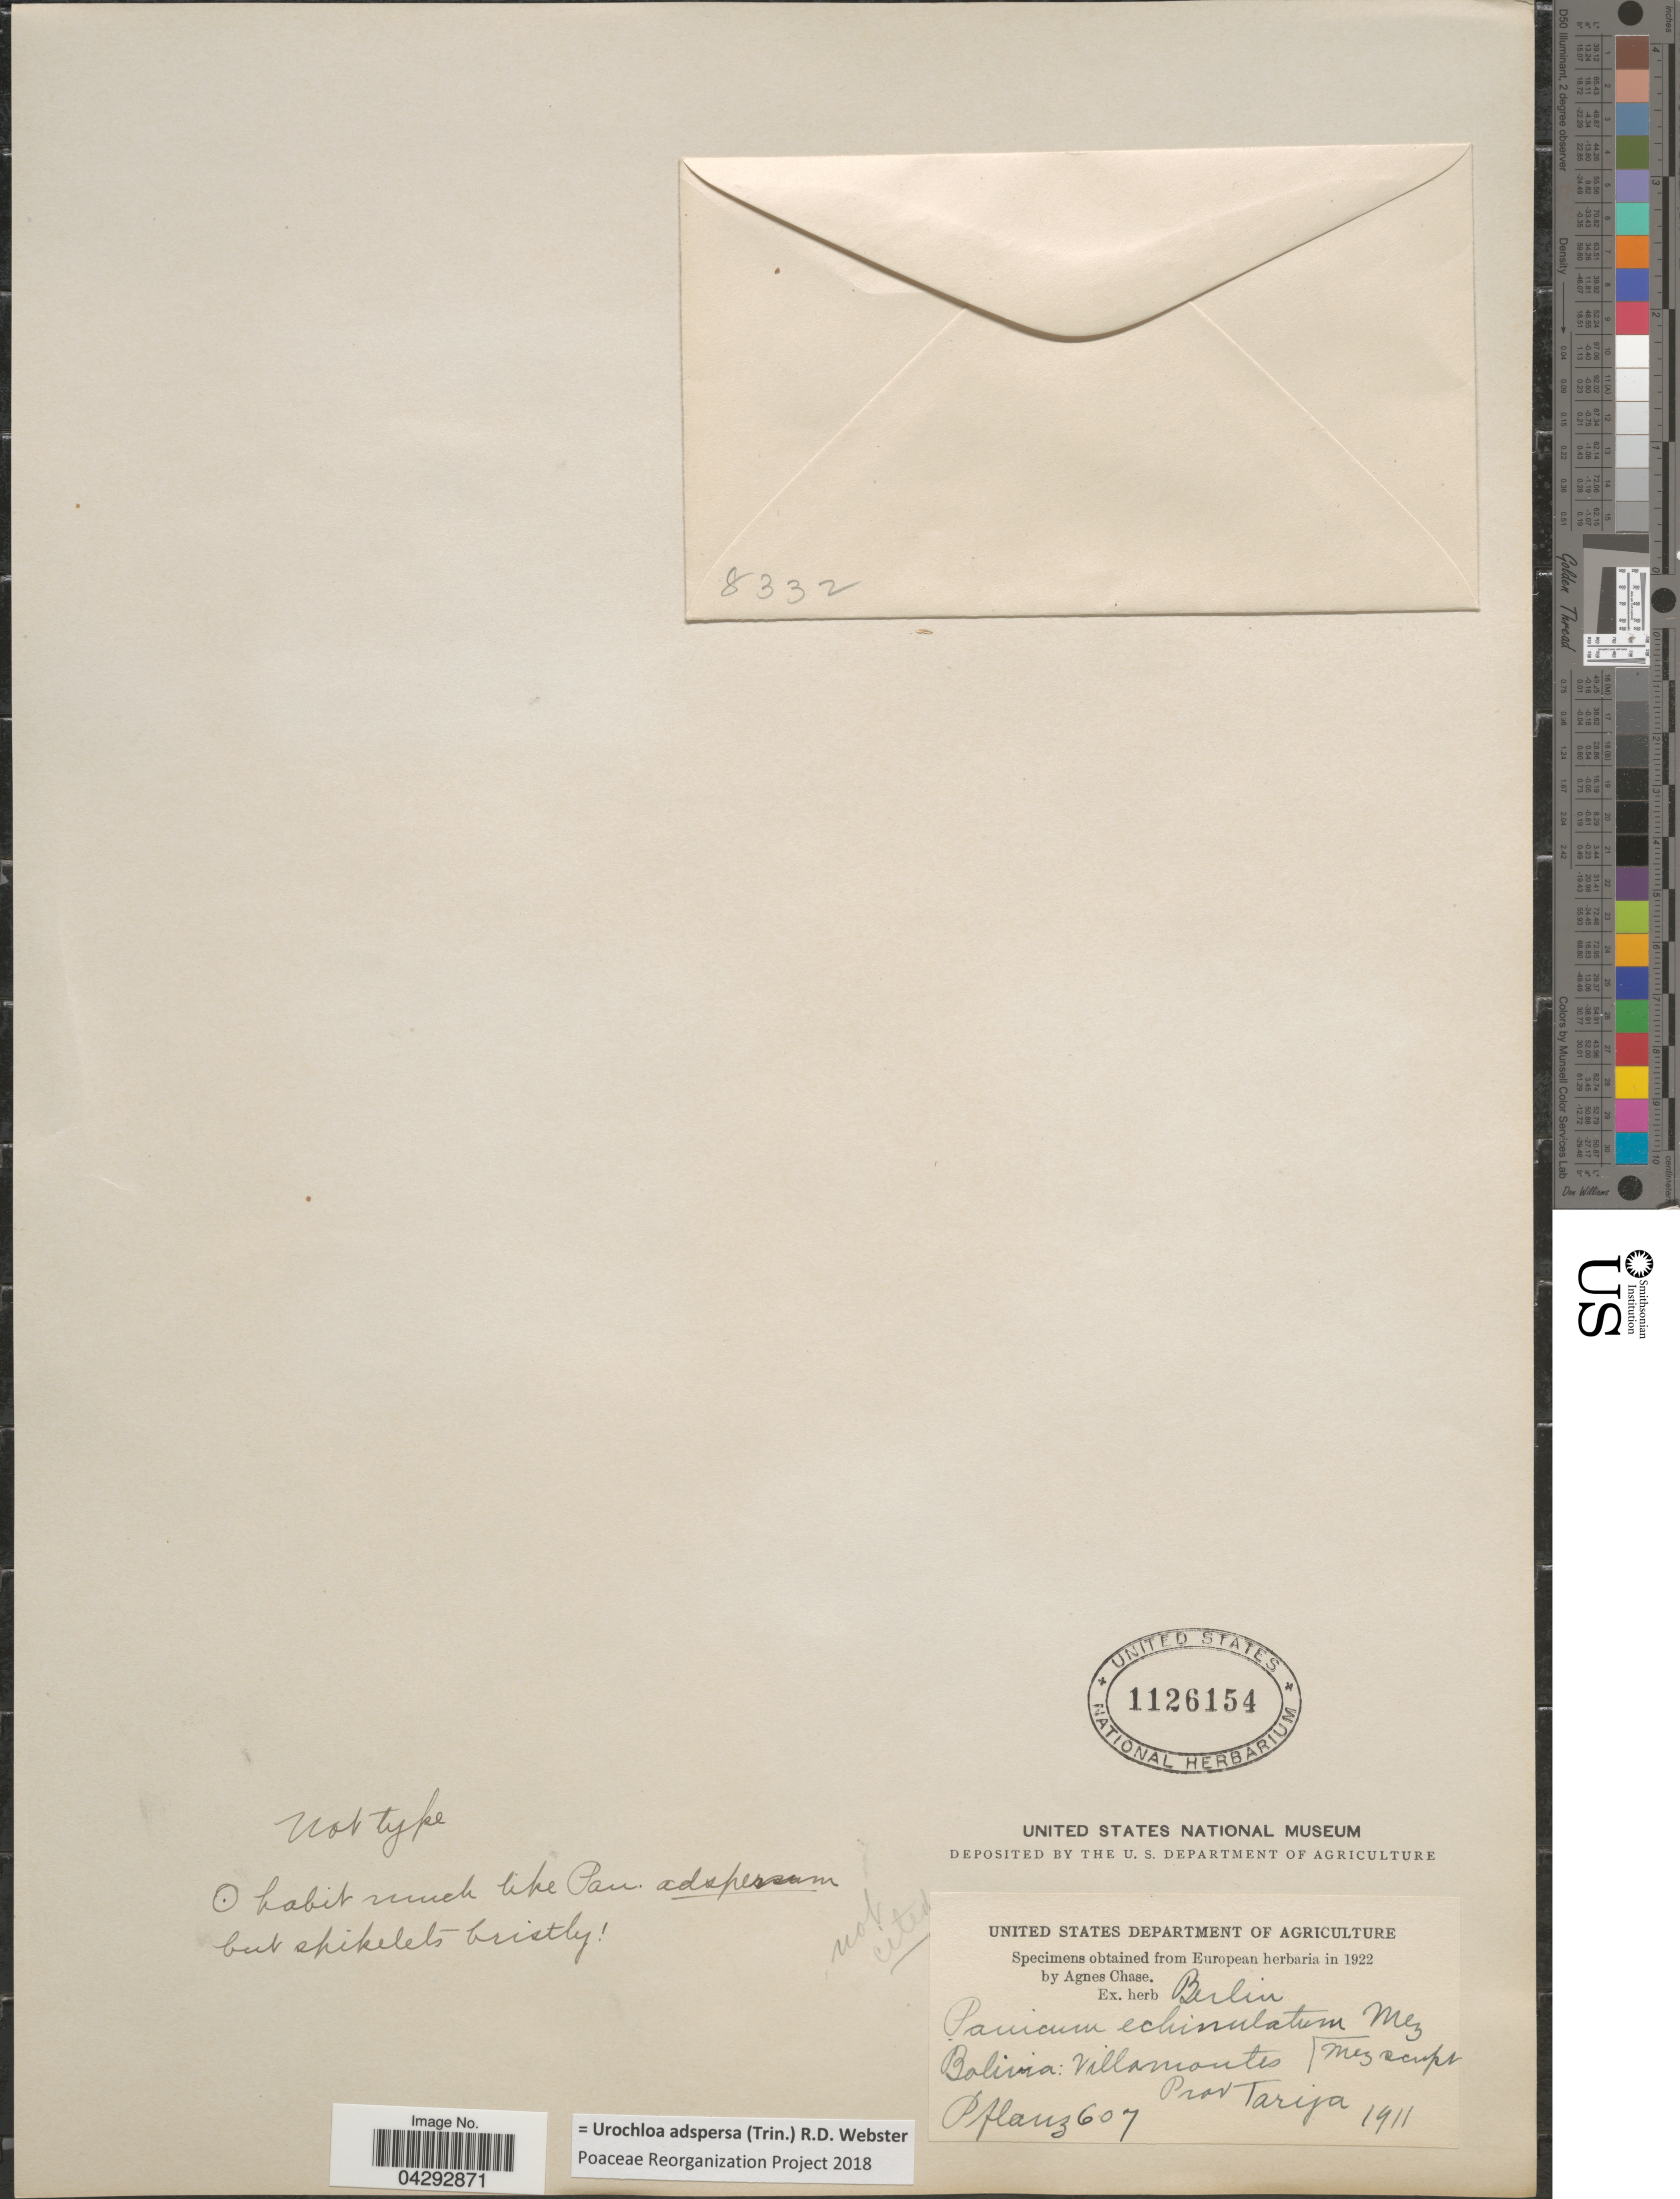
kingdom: Plantae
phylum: Tracheophyta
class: Liliopsida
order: Poales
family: Poaceae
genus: Urochloa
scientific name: Urochloa adspersa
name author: (Trin.) R.D. Webster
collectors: -. Pflanz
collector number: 607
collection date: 1911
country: Bolivia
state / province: Tarija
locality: Villamontes.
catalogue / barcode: US 1126154